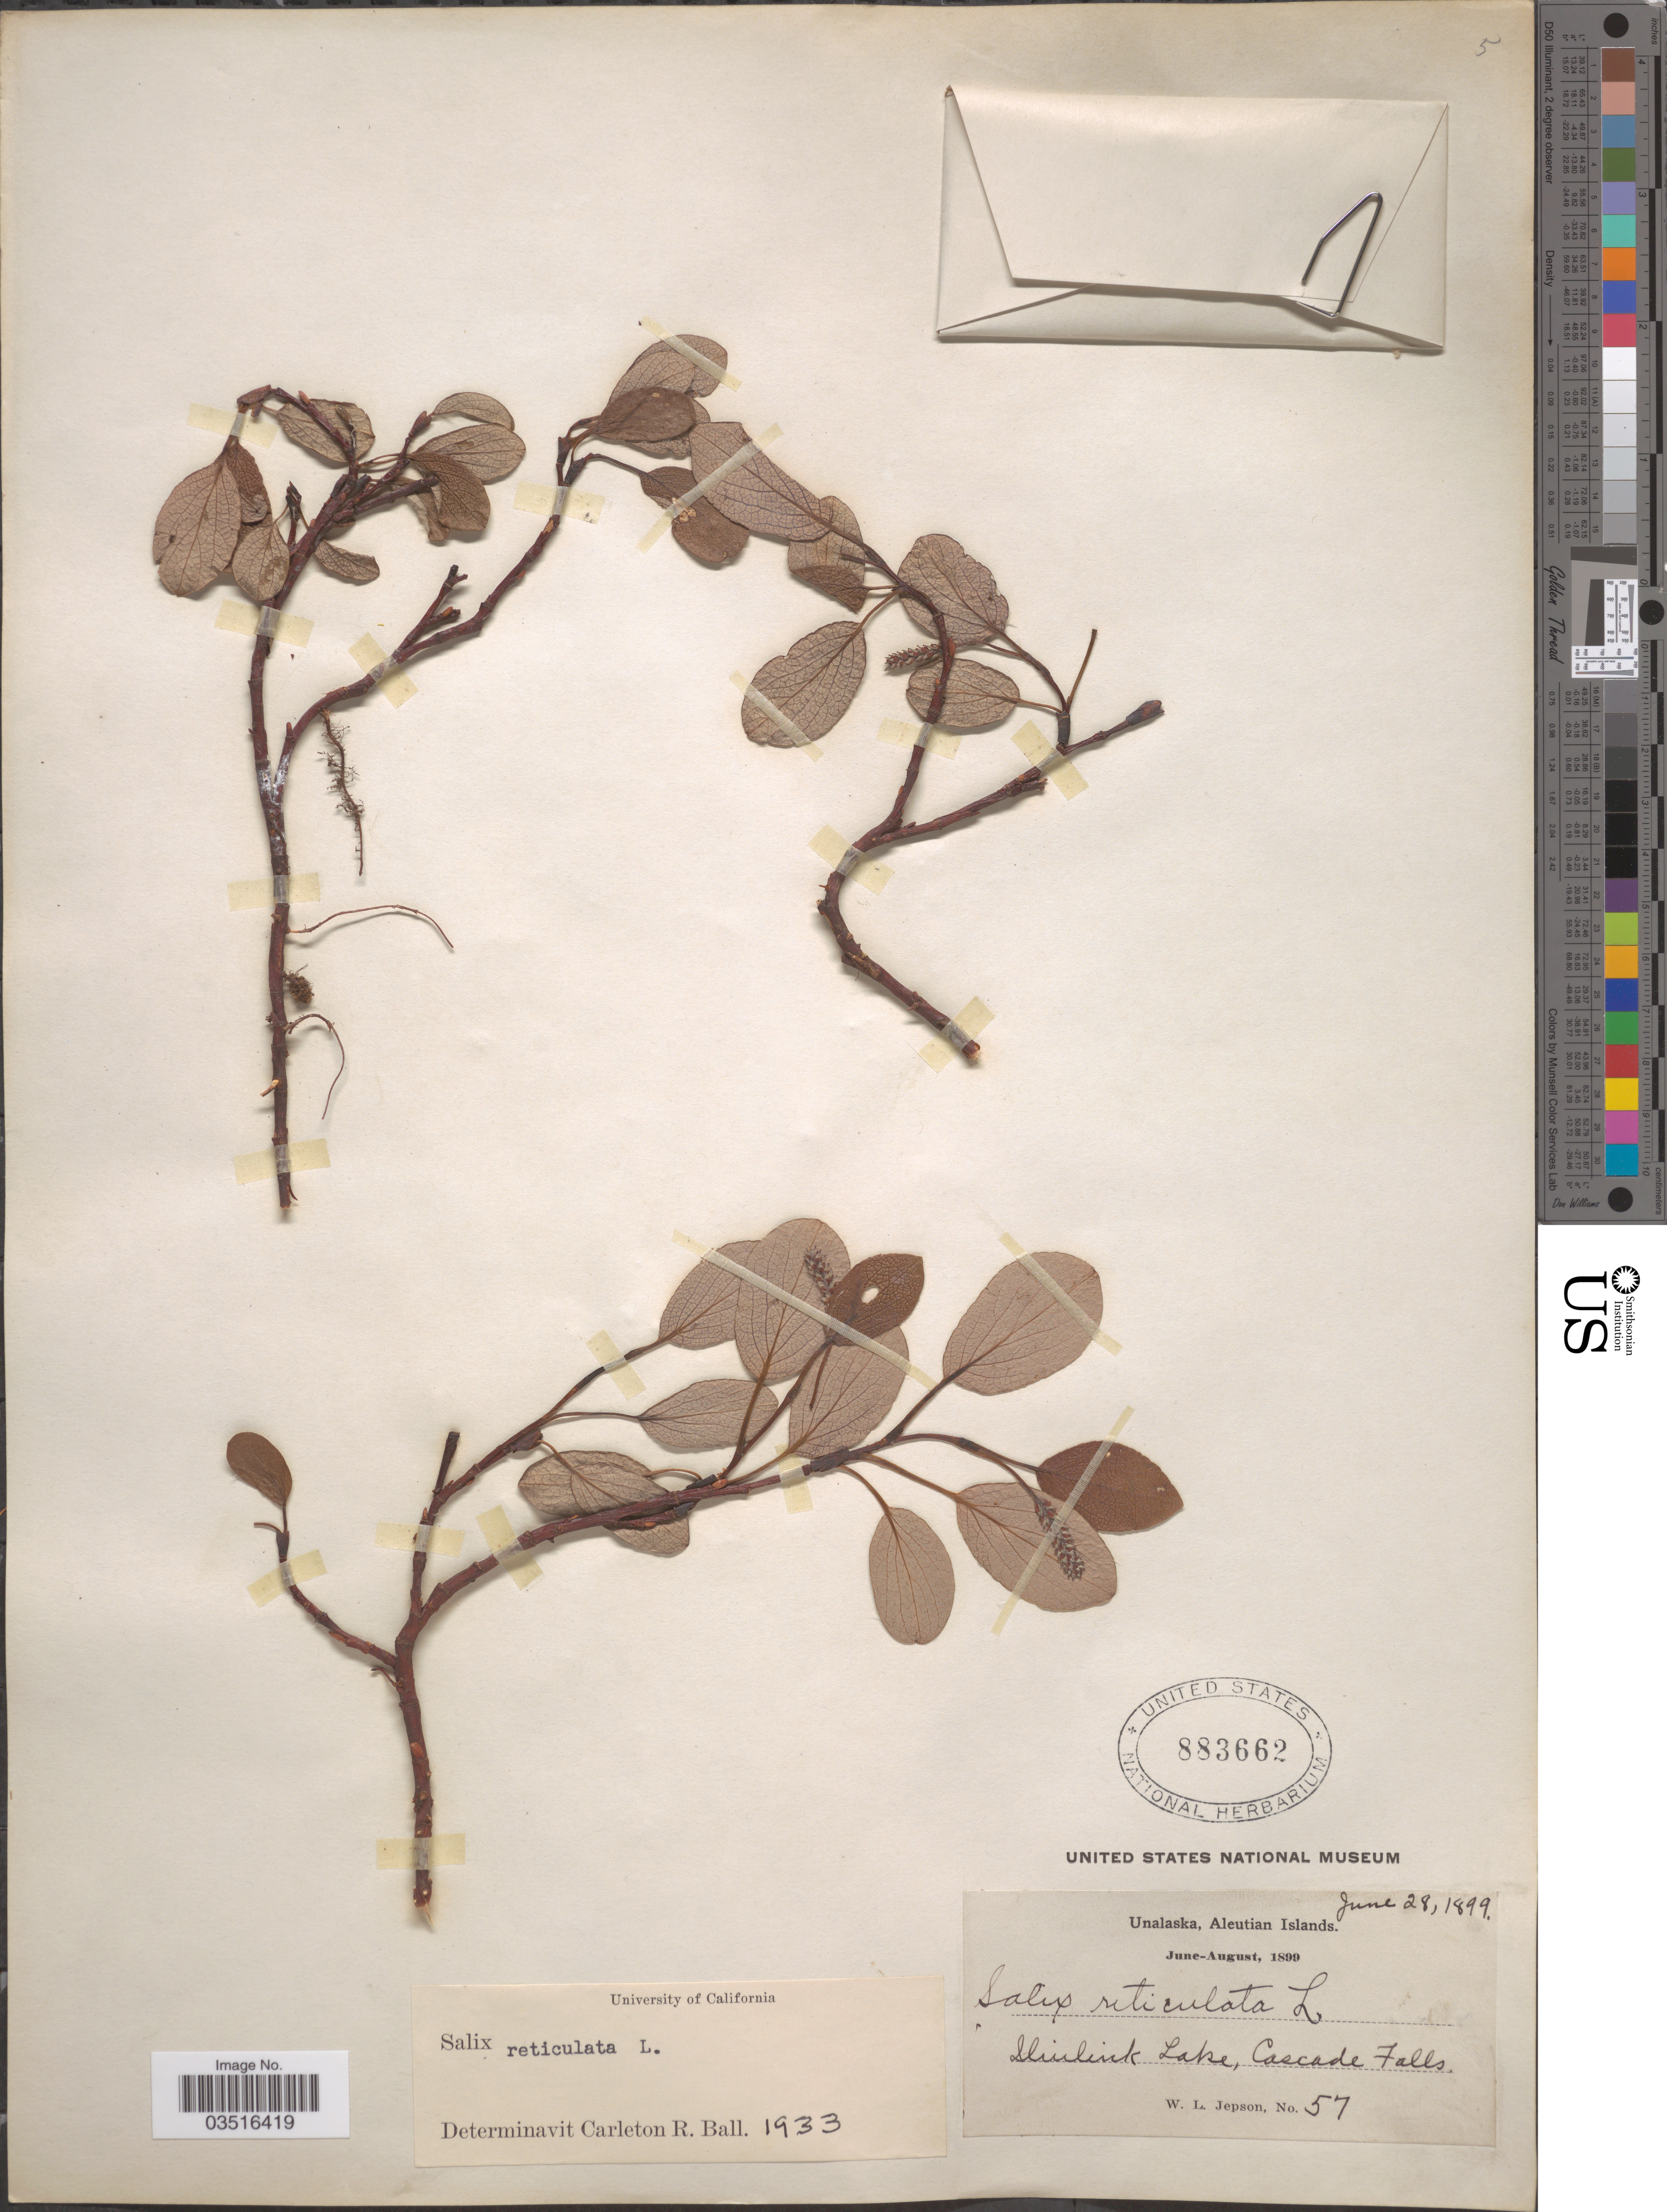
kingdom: Plantae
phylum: Tracheophyta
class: Magnoliopsida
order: Malpighiales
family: Salicaceae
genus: Salix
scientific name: Salix reticulata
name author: L.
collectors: W. L. Jepson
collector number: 57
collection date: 1899-06-28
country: United States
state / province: Alaska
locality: Unalaska, Aleutian Islands. Iliuliuk Lake, Cascade Falls.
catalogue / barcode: US 883662